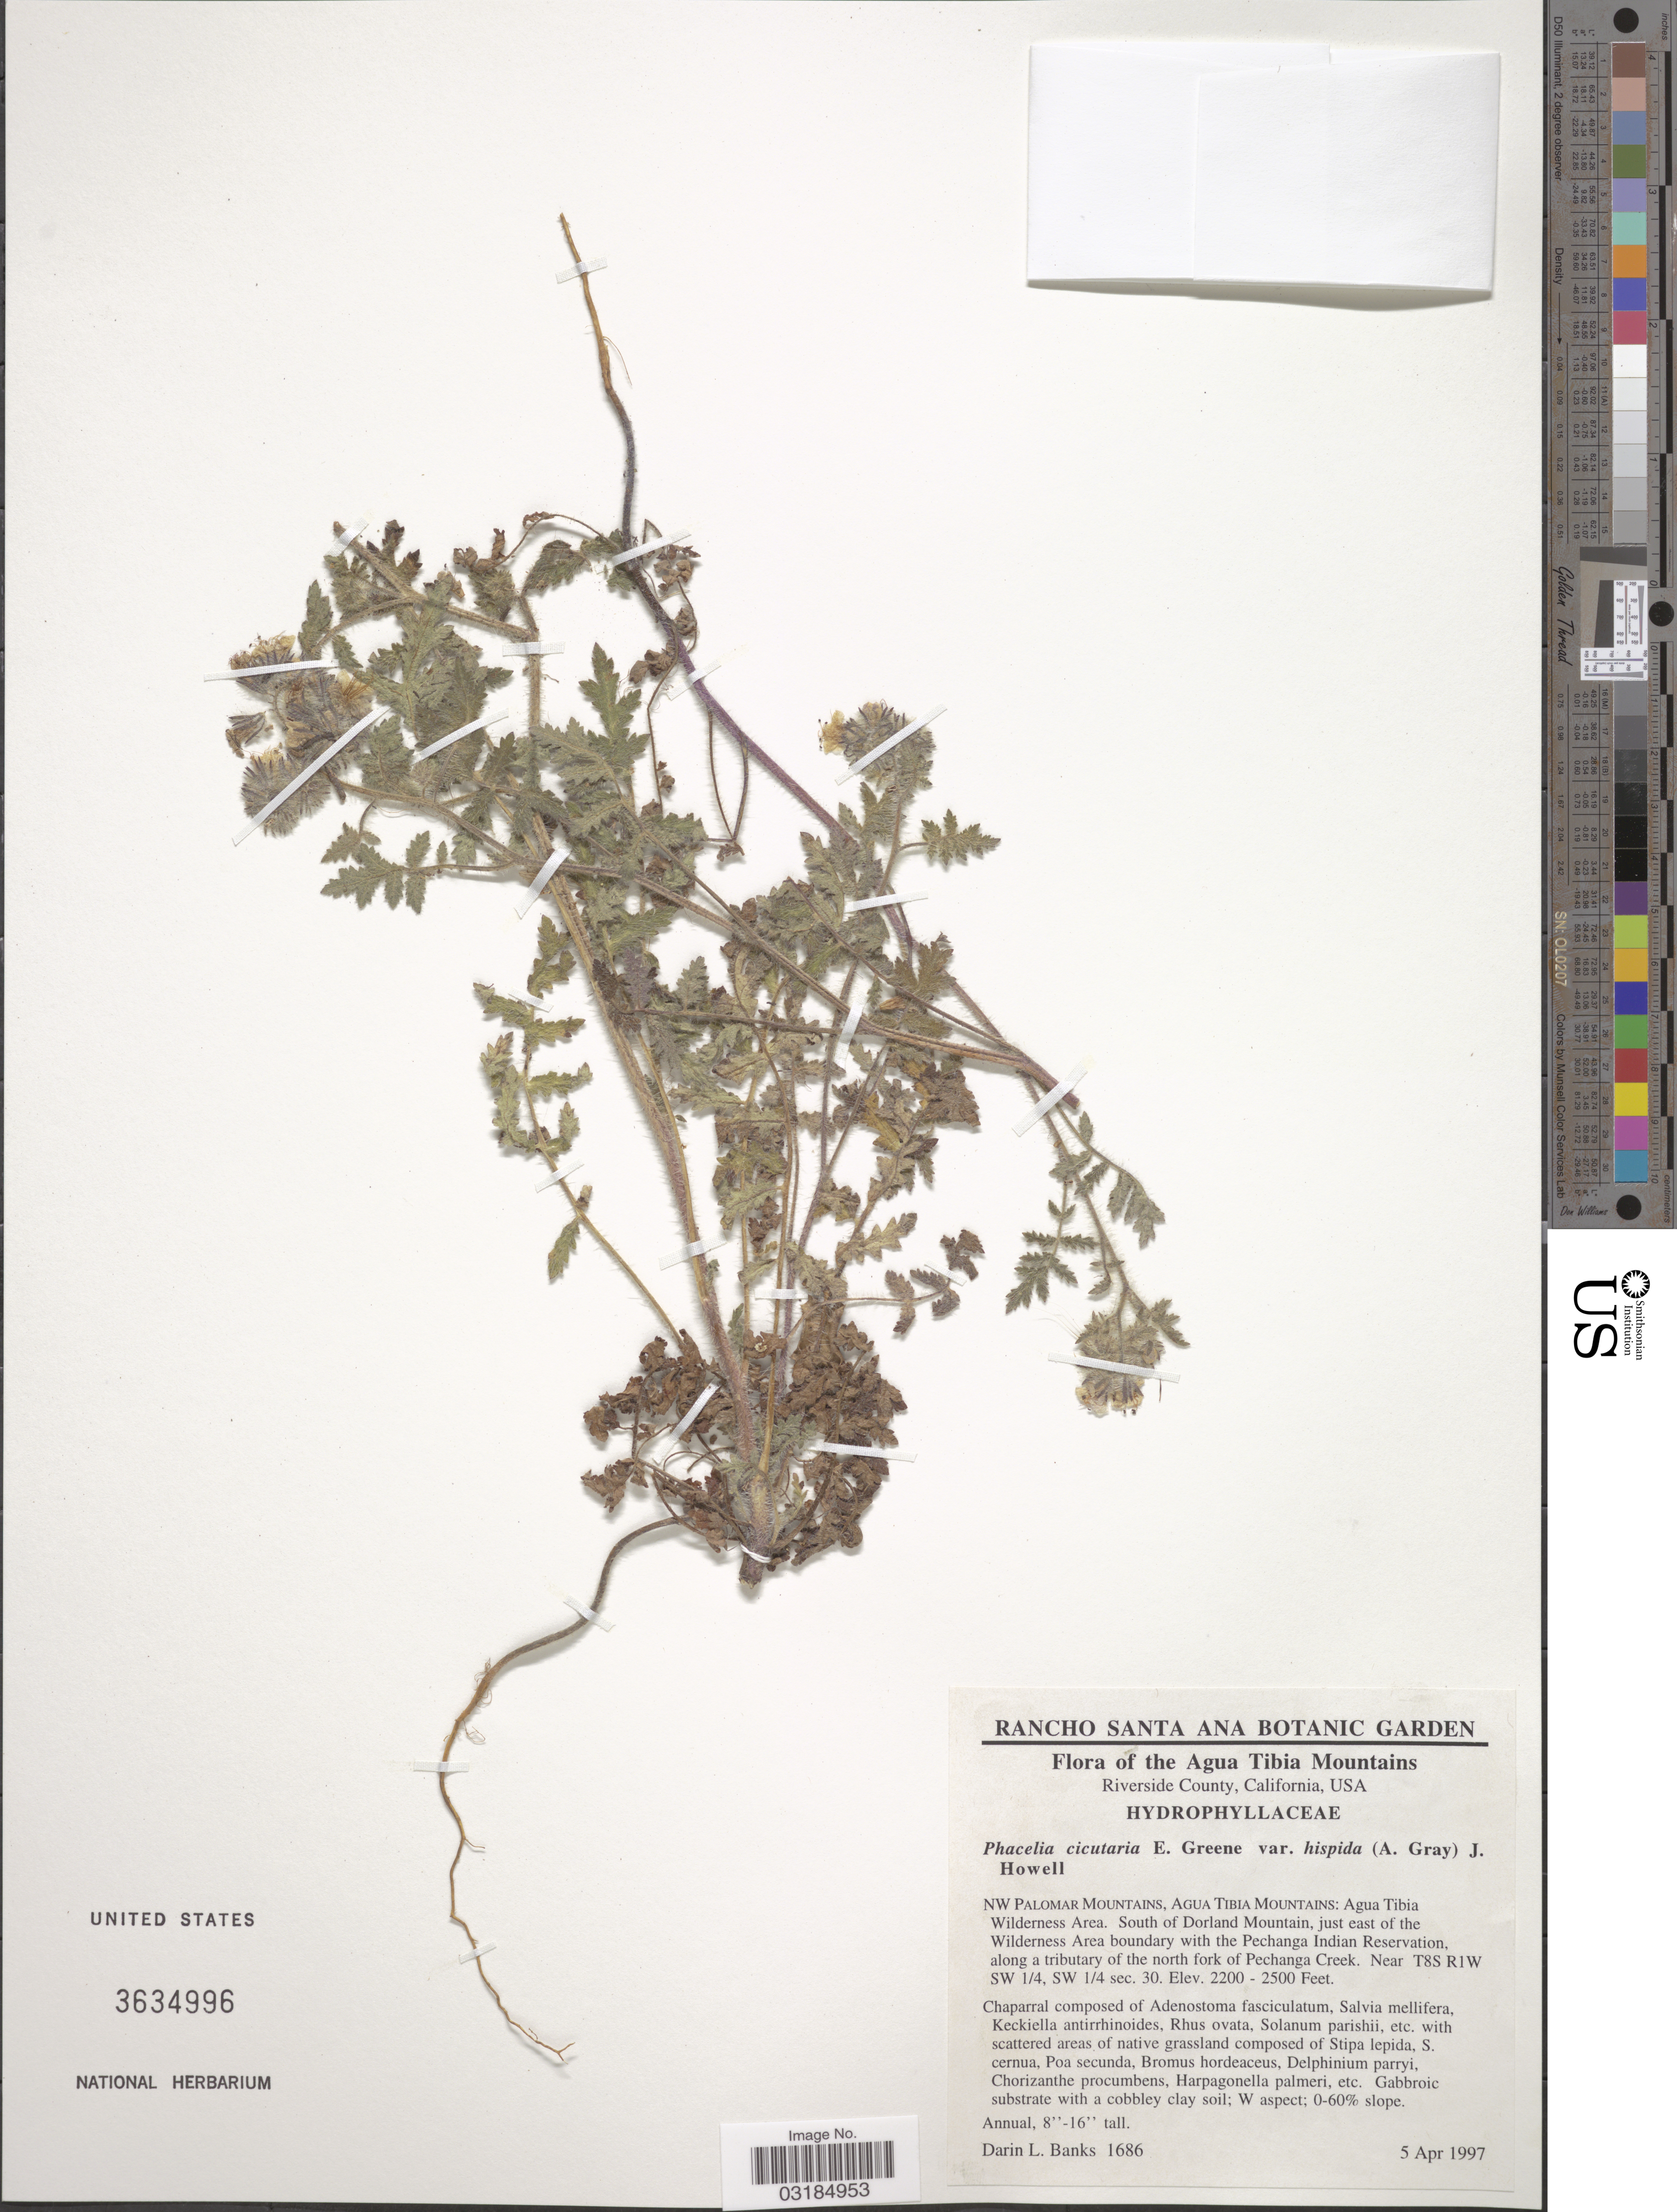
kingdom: Plantae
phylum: Tracheophyta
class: Magnoliopsida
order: Boraginales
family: Hydrophyllaceae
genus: Phacelia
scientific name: Phacelia cicutaria var. hispida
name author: (A. Gray) J.T. Howell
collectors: D. Banks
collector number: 1686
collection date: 1997-04-05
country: United States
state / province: California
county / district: Riverside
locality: The Agua Tibia Mountains. Riverside County. NW Palomar Mountains, Agua Tibia Mountains: Agua Tibia Wilderness Area. South of Dorland Mountain, just east of the Wilderness Area boundary with the Pechanga Indian Reservation, along a tributary of the north fork of Pechanga Creek. Near T8S R1W SW 1/4, SW 1/4 sec. 30.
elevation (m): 671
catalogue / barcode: US 3634996